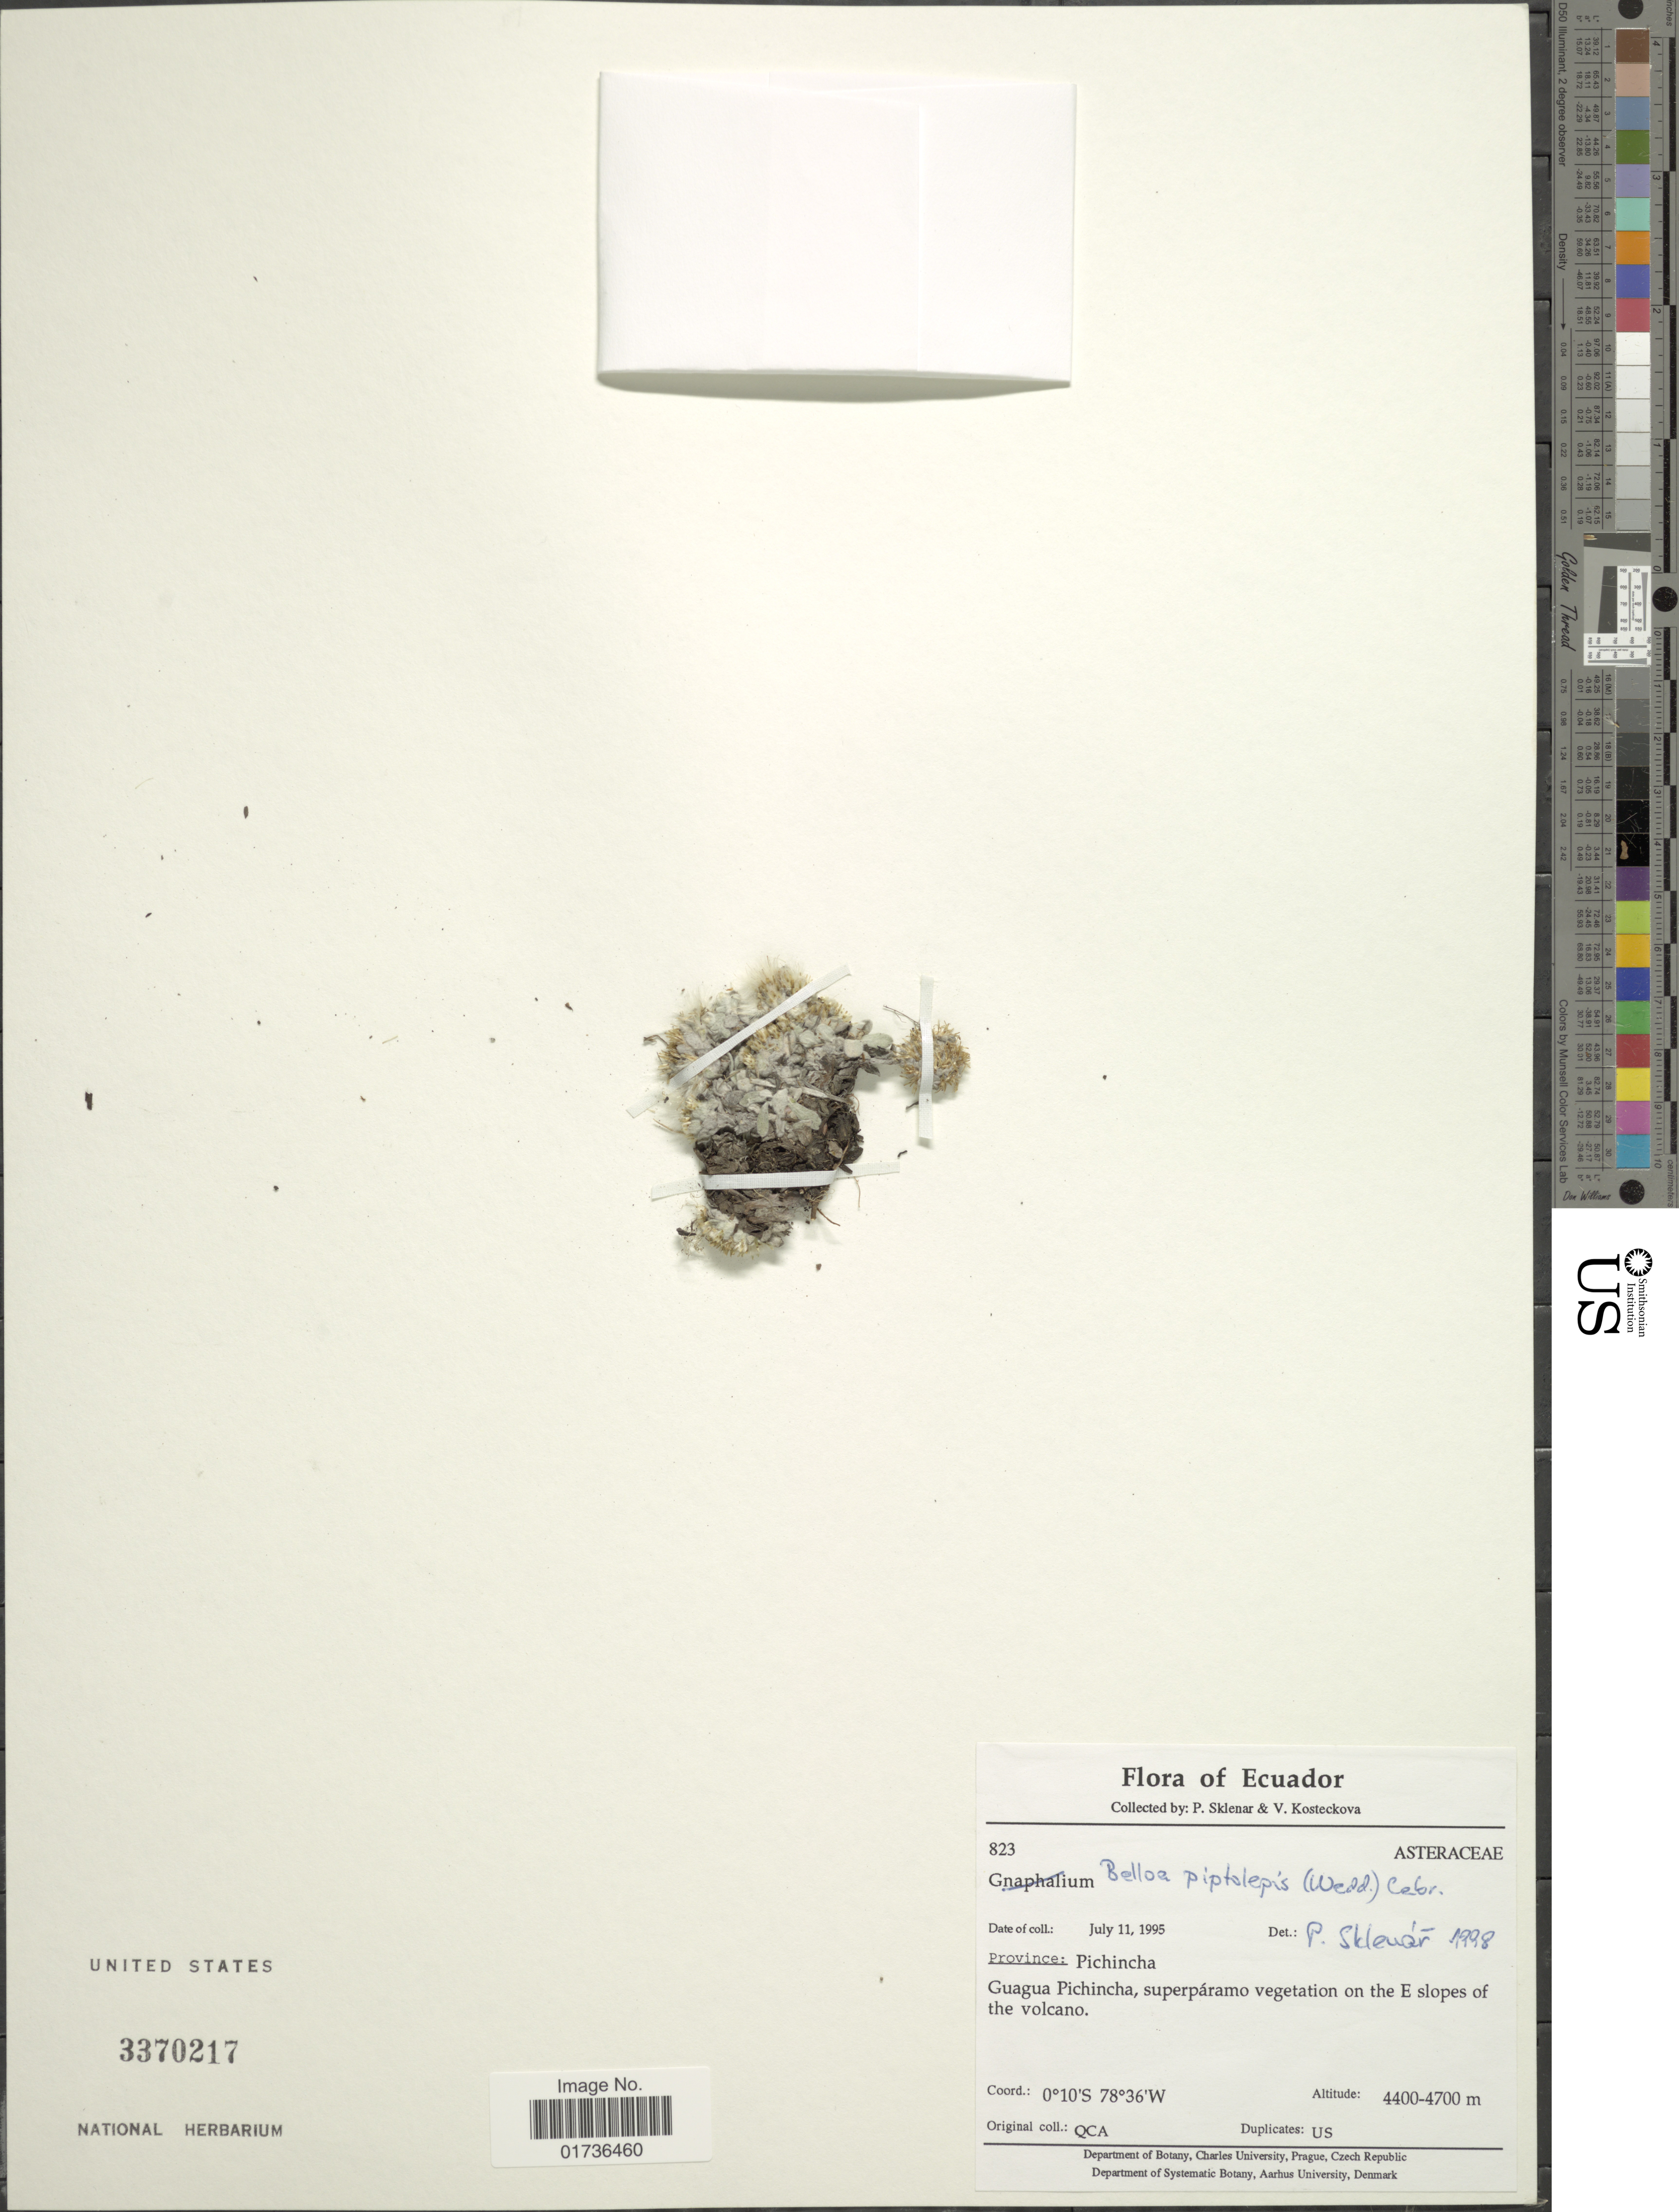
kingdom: Plantae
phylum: Tracheophyta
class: Magnoliopsida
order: Asterales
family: Asteraceae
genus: Mniodes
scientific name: Mniodes piptolepis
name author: (Wedd.) S.E. Freire et al.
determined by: Dillon, M. O.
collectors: P. Sklenár & V. Kosteckova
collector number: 823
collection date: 1995-07-11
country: Ecuador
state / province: Pichincha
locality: Guagua Pichincha, superpáramo vegetation on the E slopes of the volcano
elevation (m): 4400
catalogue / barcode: US 3370217